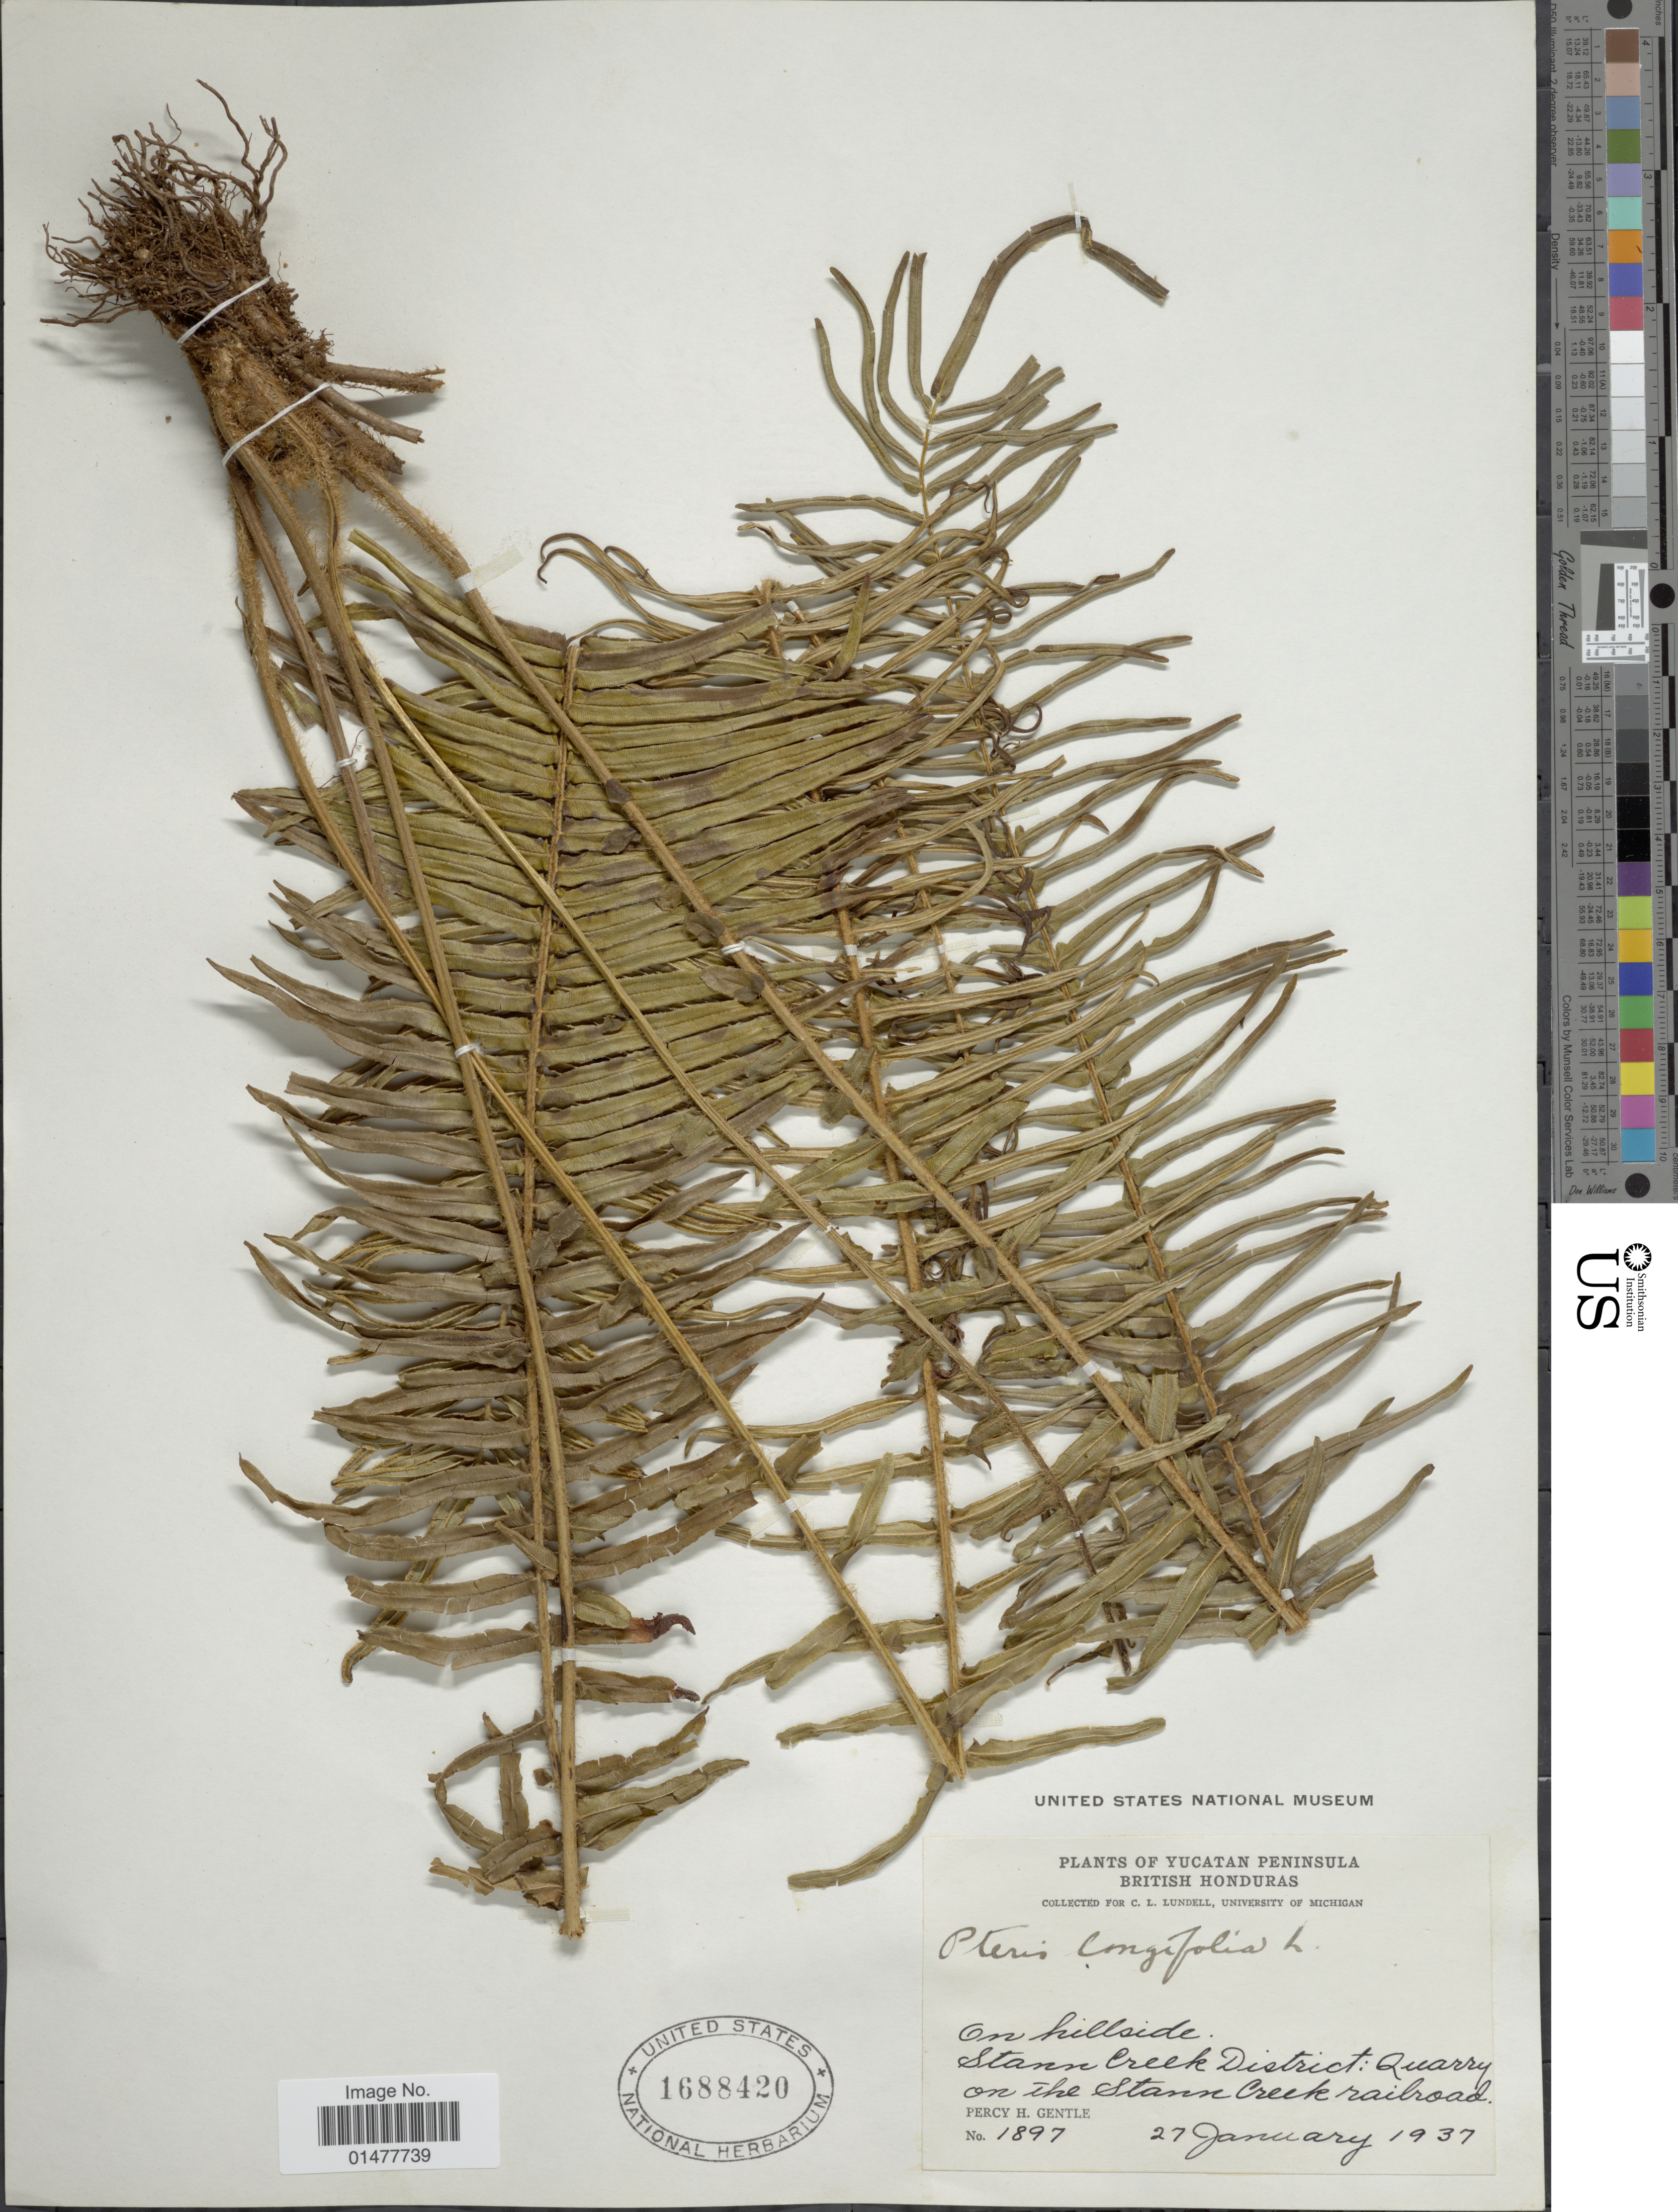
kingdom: Plantae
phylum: Tracheophyta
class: Polypodiopsida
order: Polypodiales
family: Pteridaceae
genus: Pteris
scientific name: Pteris longifolia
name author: L.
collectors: P. H. Gentle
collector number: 1897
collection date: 1937-01-27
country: Belize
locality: Yucatan Peninsula, on hillside, Stann Creek District: Quarry on the Stann Creek railroad.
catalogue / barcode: US 1688420